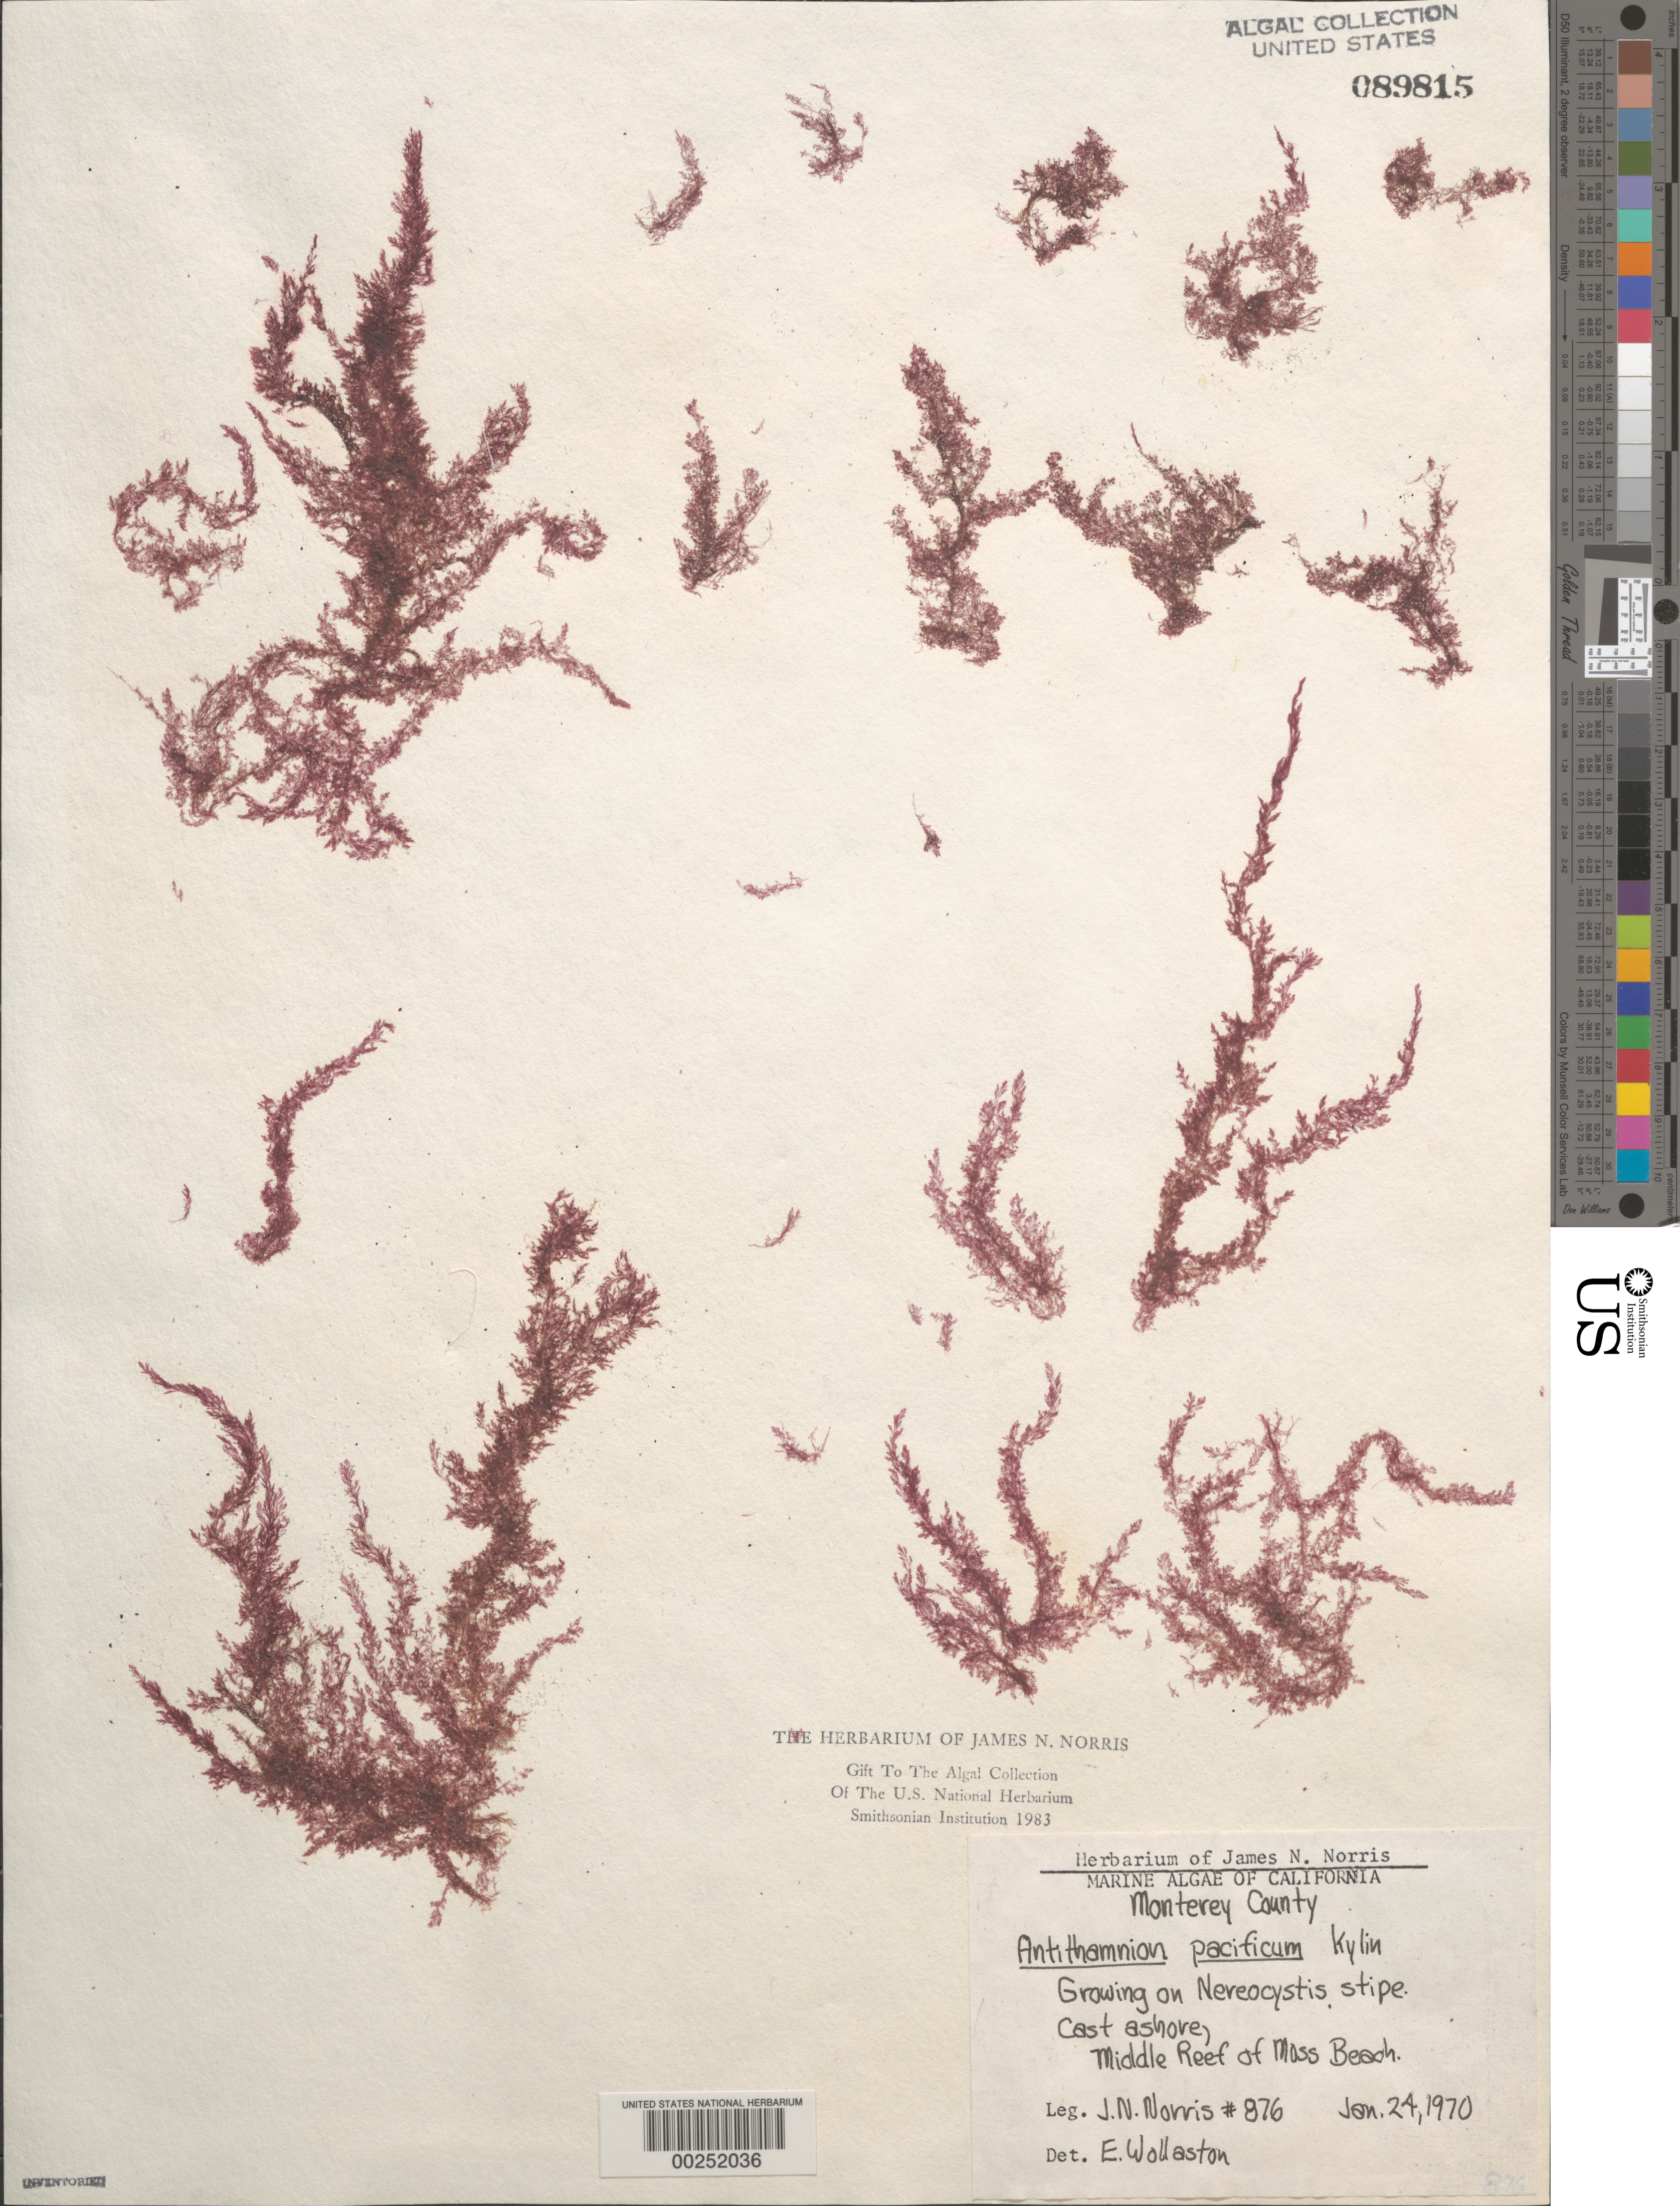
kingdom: Plantae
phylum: Rhodophyta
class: Florideophyceae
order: Ceramiales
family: Ceramiaceae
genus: Antithamnionella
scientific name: Antithamnionella pacifica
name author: (Harv.) Wollaston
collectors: J. N. Norris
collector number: JN-876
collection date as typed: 24 Jan 1970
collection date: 1970-01-24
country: United States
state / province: California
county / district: Monterey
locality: Middle Reef of Moss Beach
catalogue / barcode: US 89815